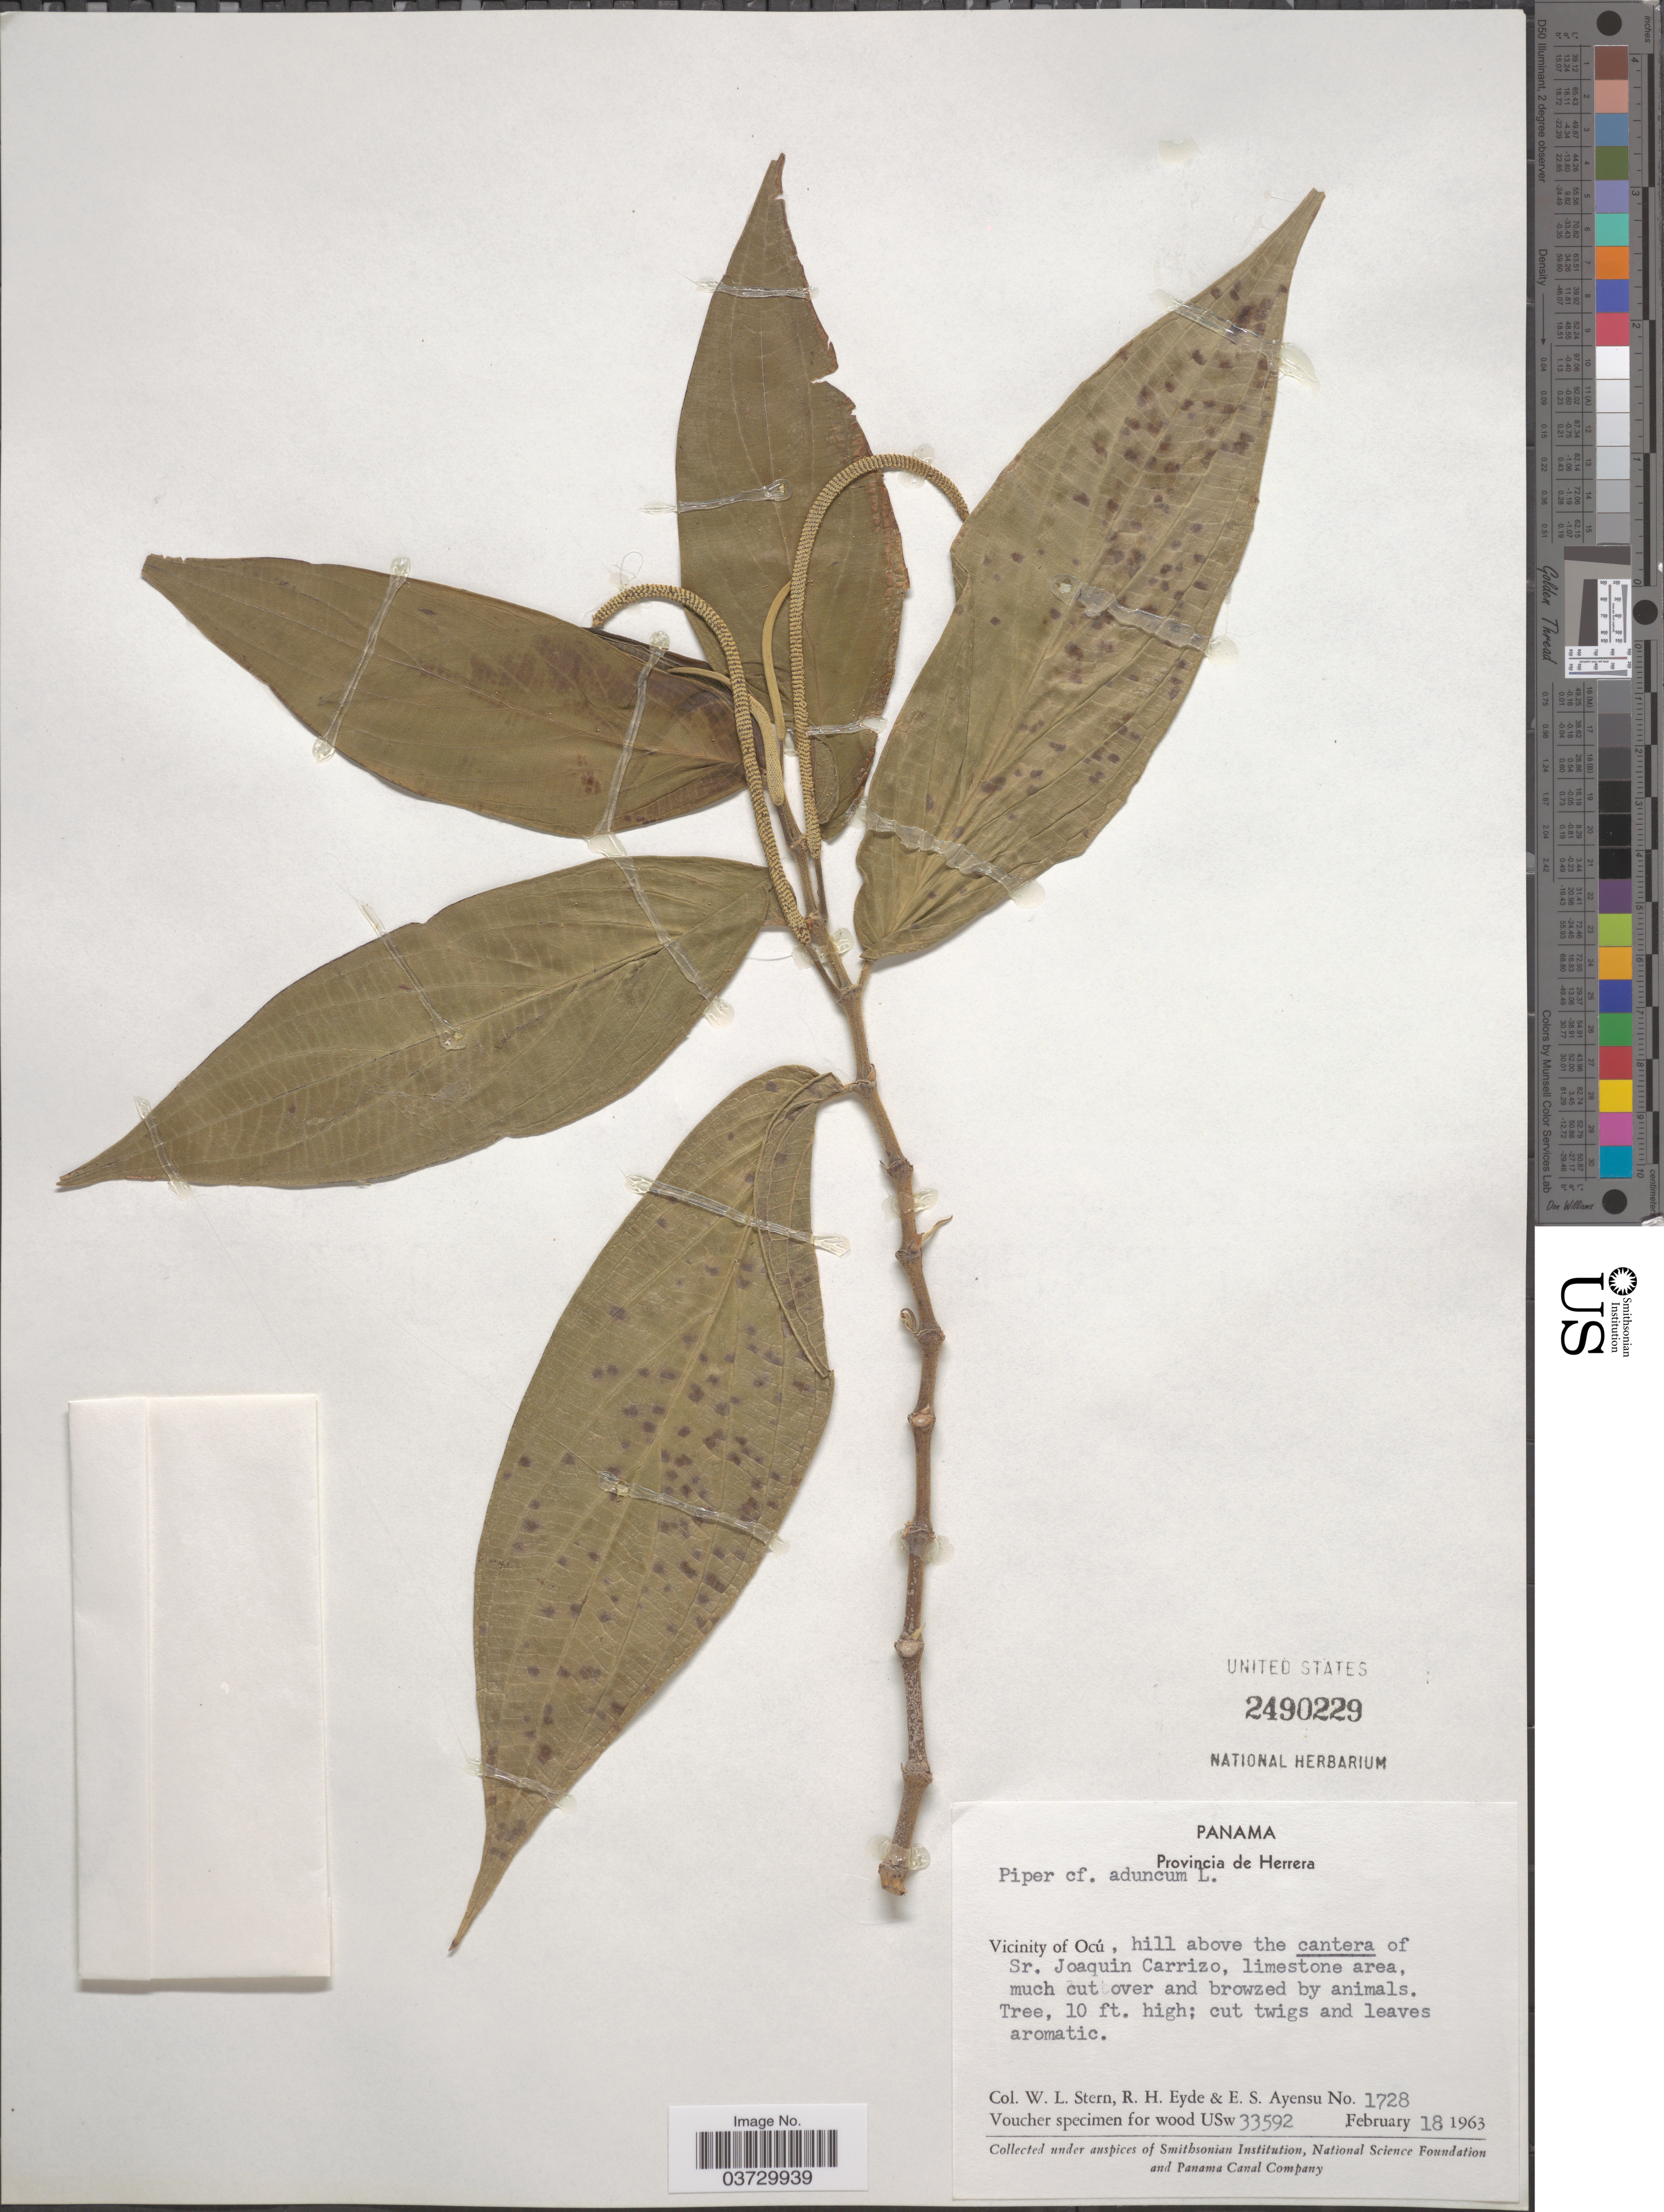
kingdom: Plantae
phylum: Tracheophyta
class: Magnoliopsida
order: Piperales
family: Piperaceae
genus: Piper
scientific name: Piper aduncum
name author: L.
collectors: W. L. Stern, R. H. Eyde & E. S. Ayensu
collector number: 1728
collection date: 1963-02-18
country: Panama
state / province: Herrera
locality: Vicinity of Ocú, hill above the cantera of Sr. Joaquin Carrizo, limestone area, much cut over and browzed by animals.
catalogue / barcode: US 2490229